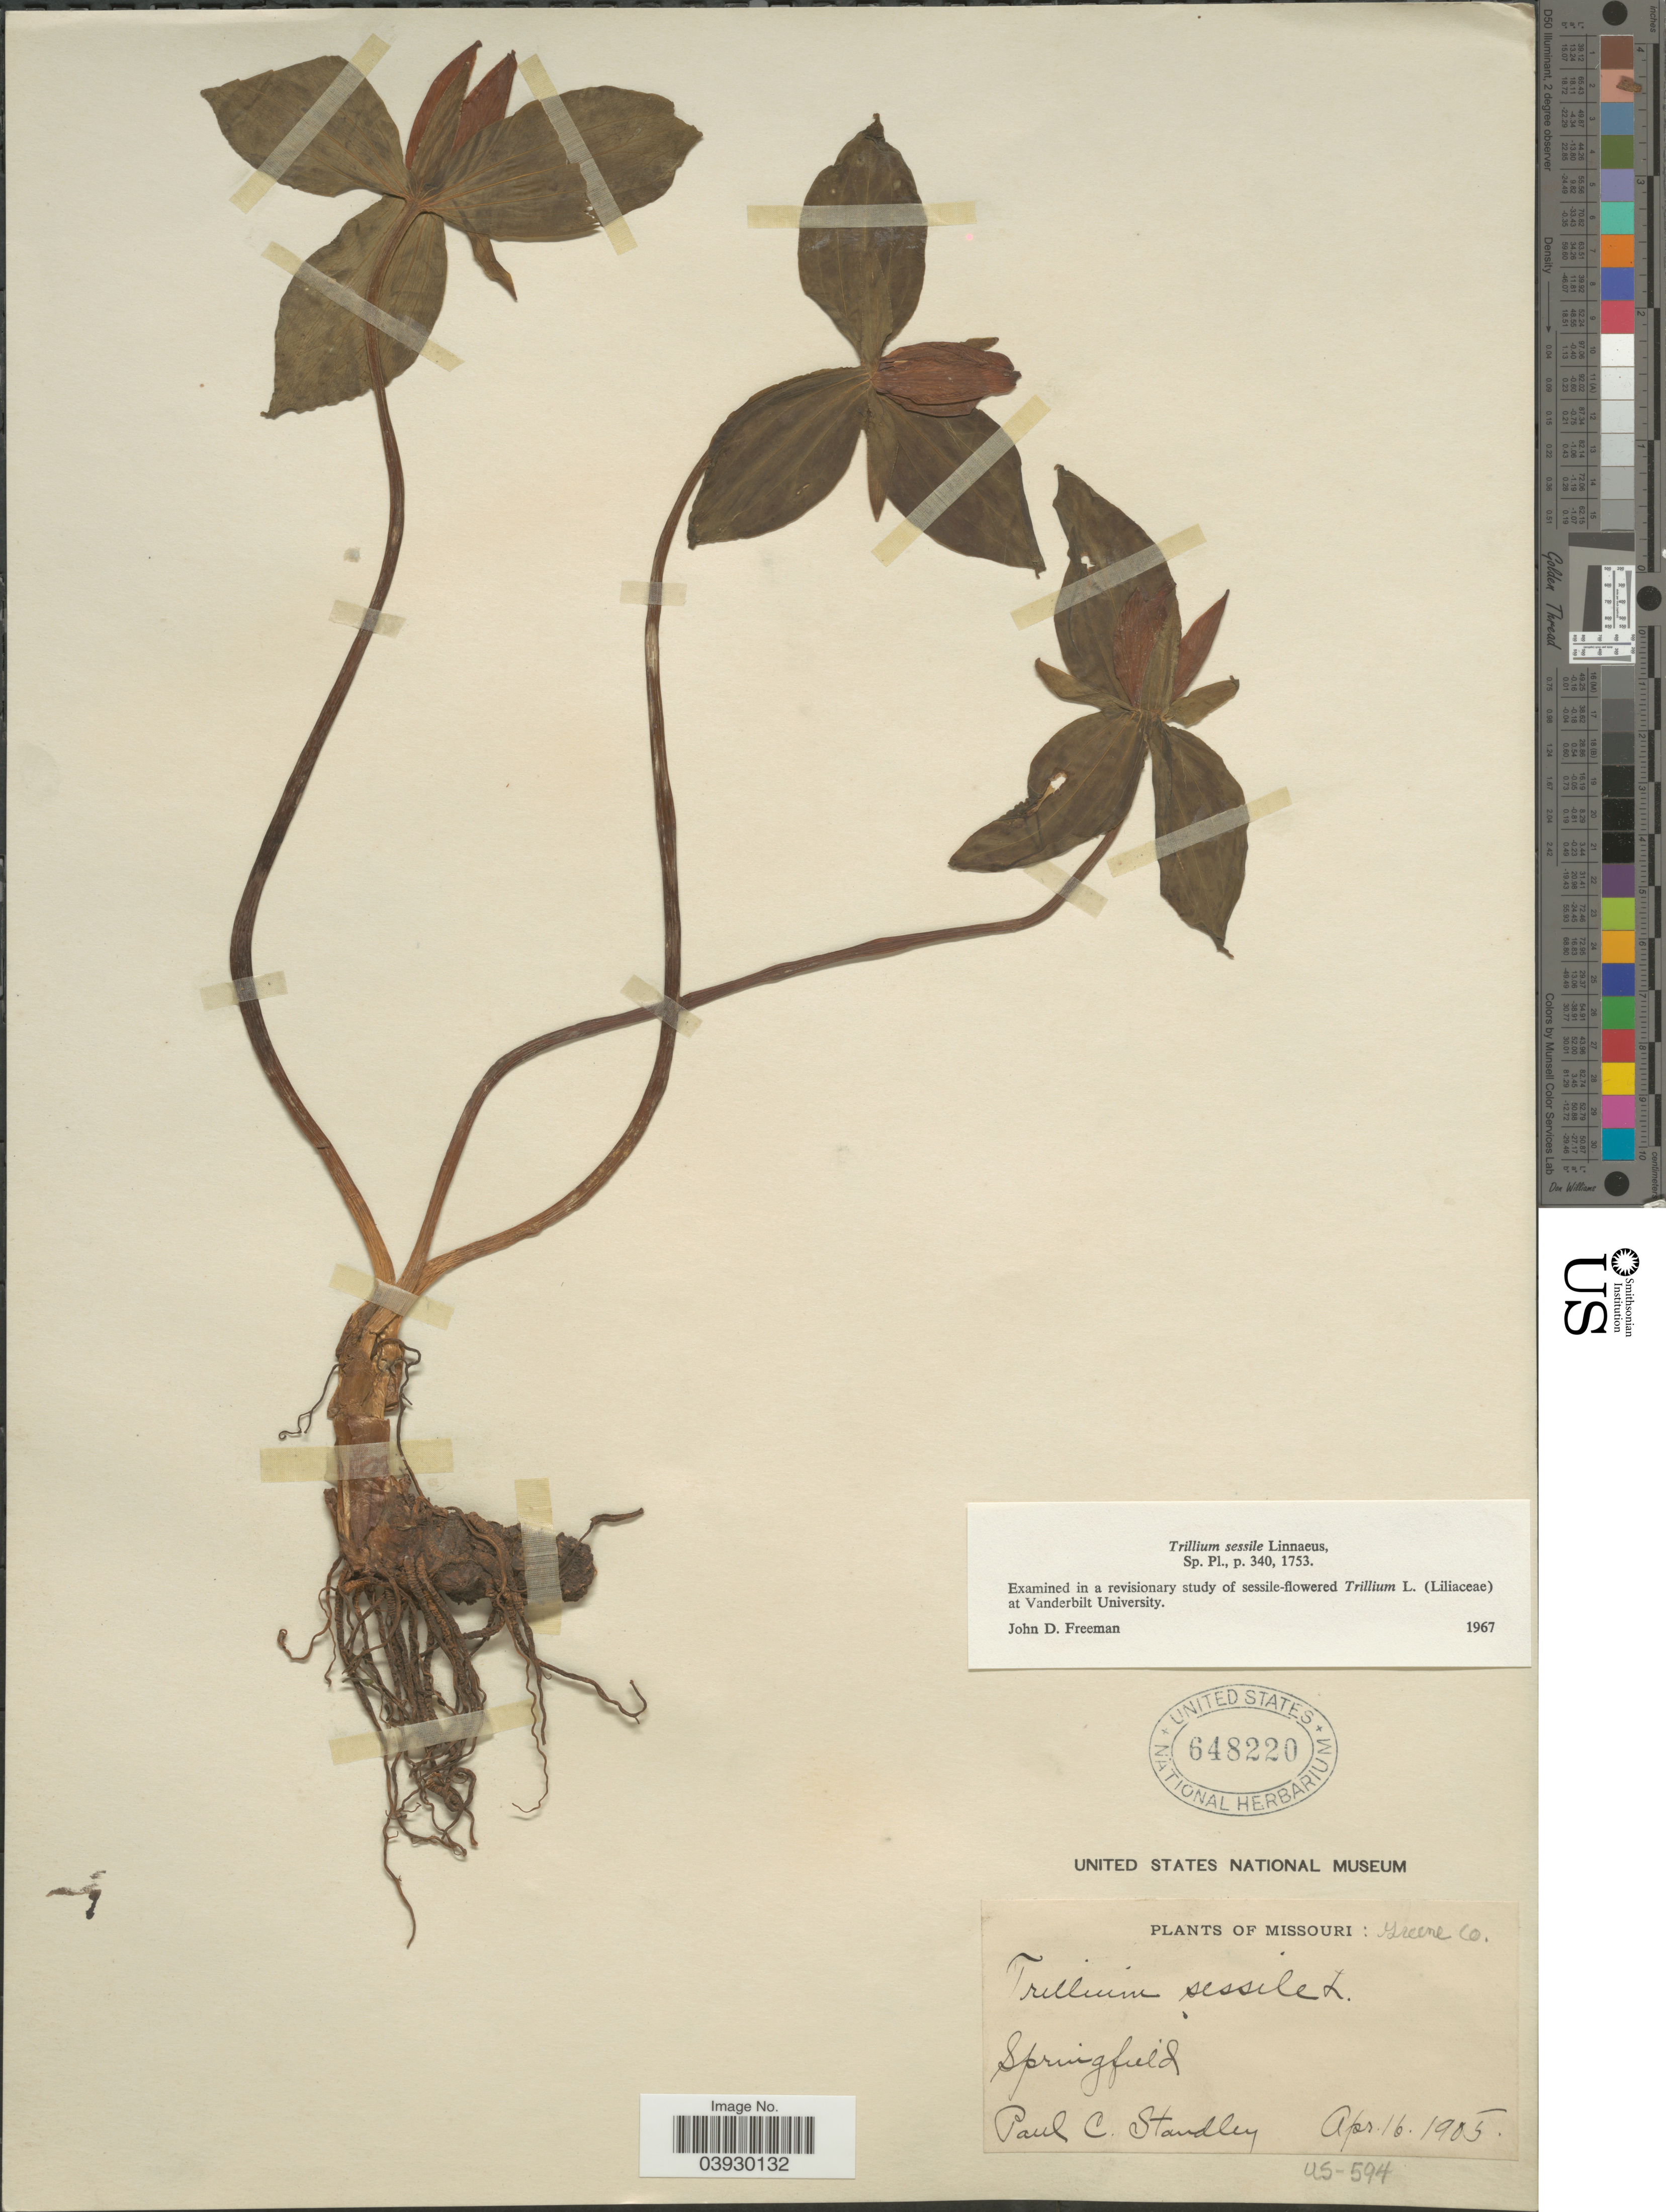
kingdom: Plantae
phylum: Tracheophyta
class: Liliopsida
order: Liliales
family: Melanthiaceae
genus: Trillium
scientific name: Trillium sessile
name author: L.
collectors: P. C. Standley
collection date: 1905-04-16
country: United States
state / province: Missouri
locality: Greene Co. Springfield.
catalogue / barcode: US 648220